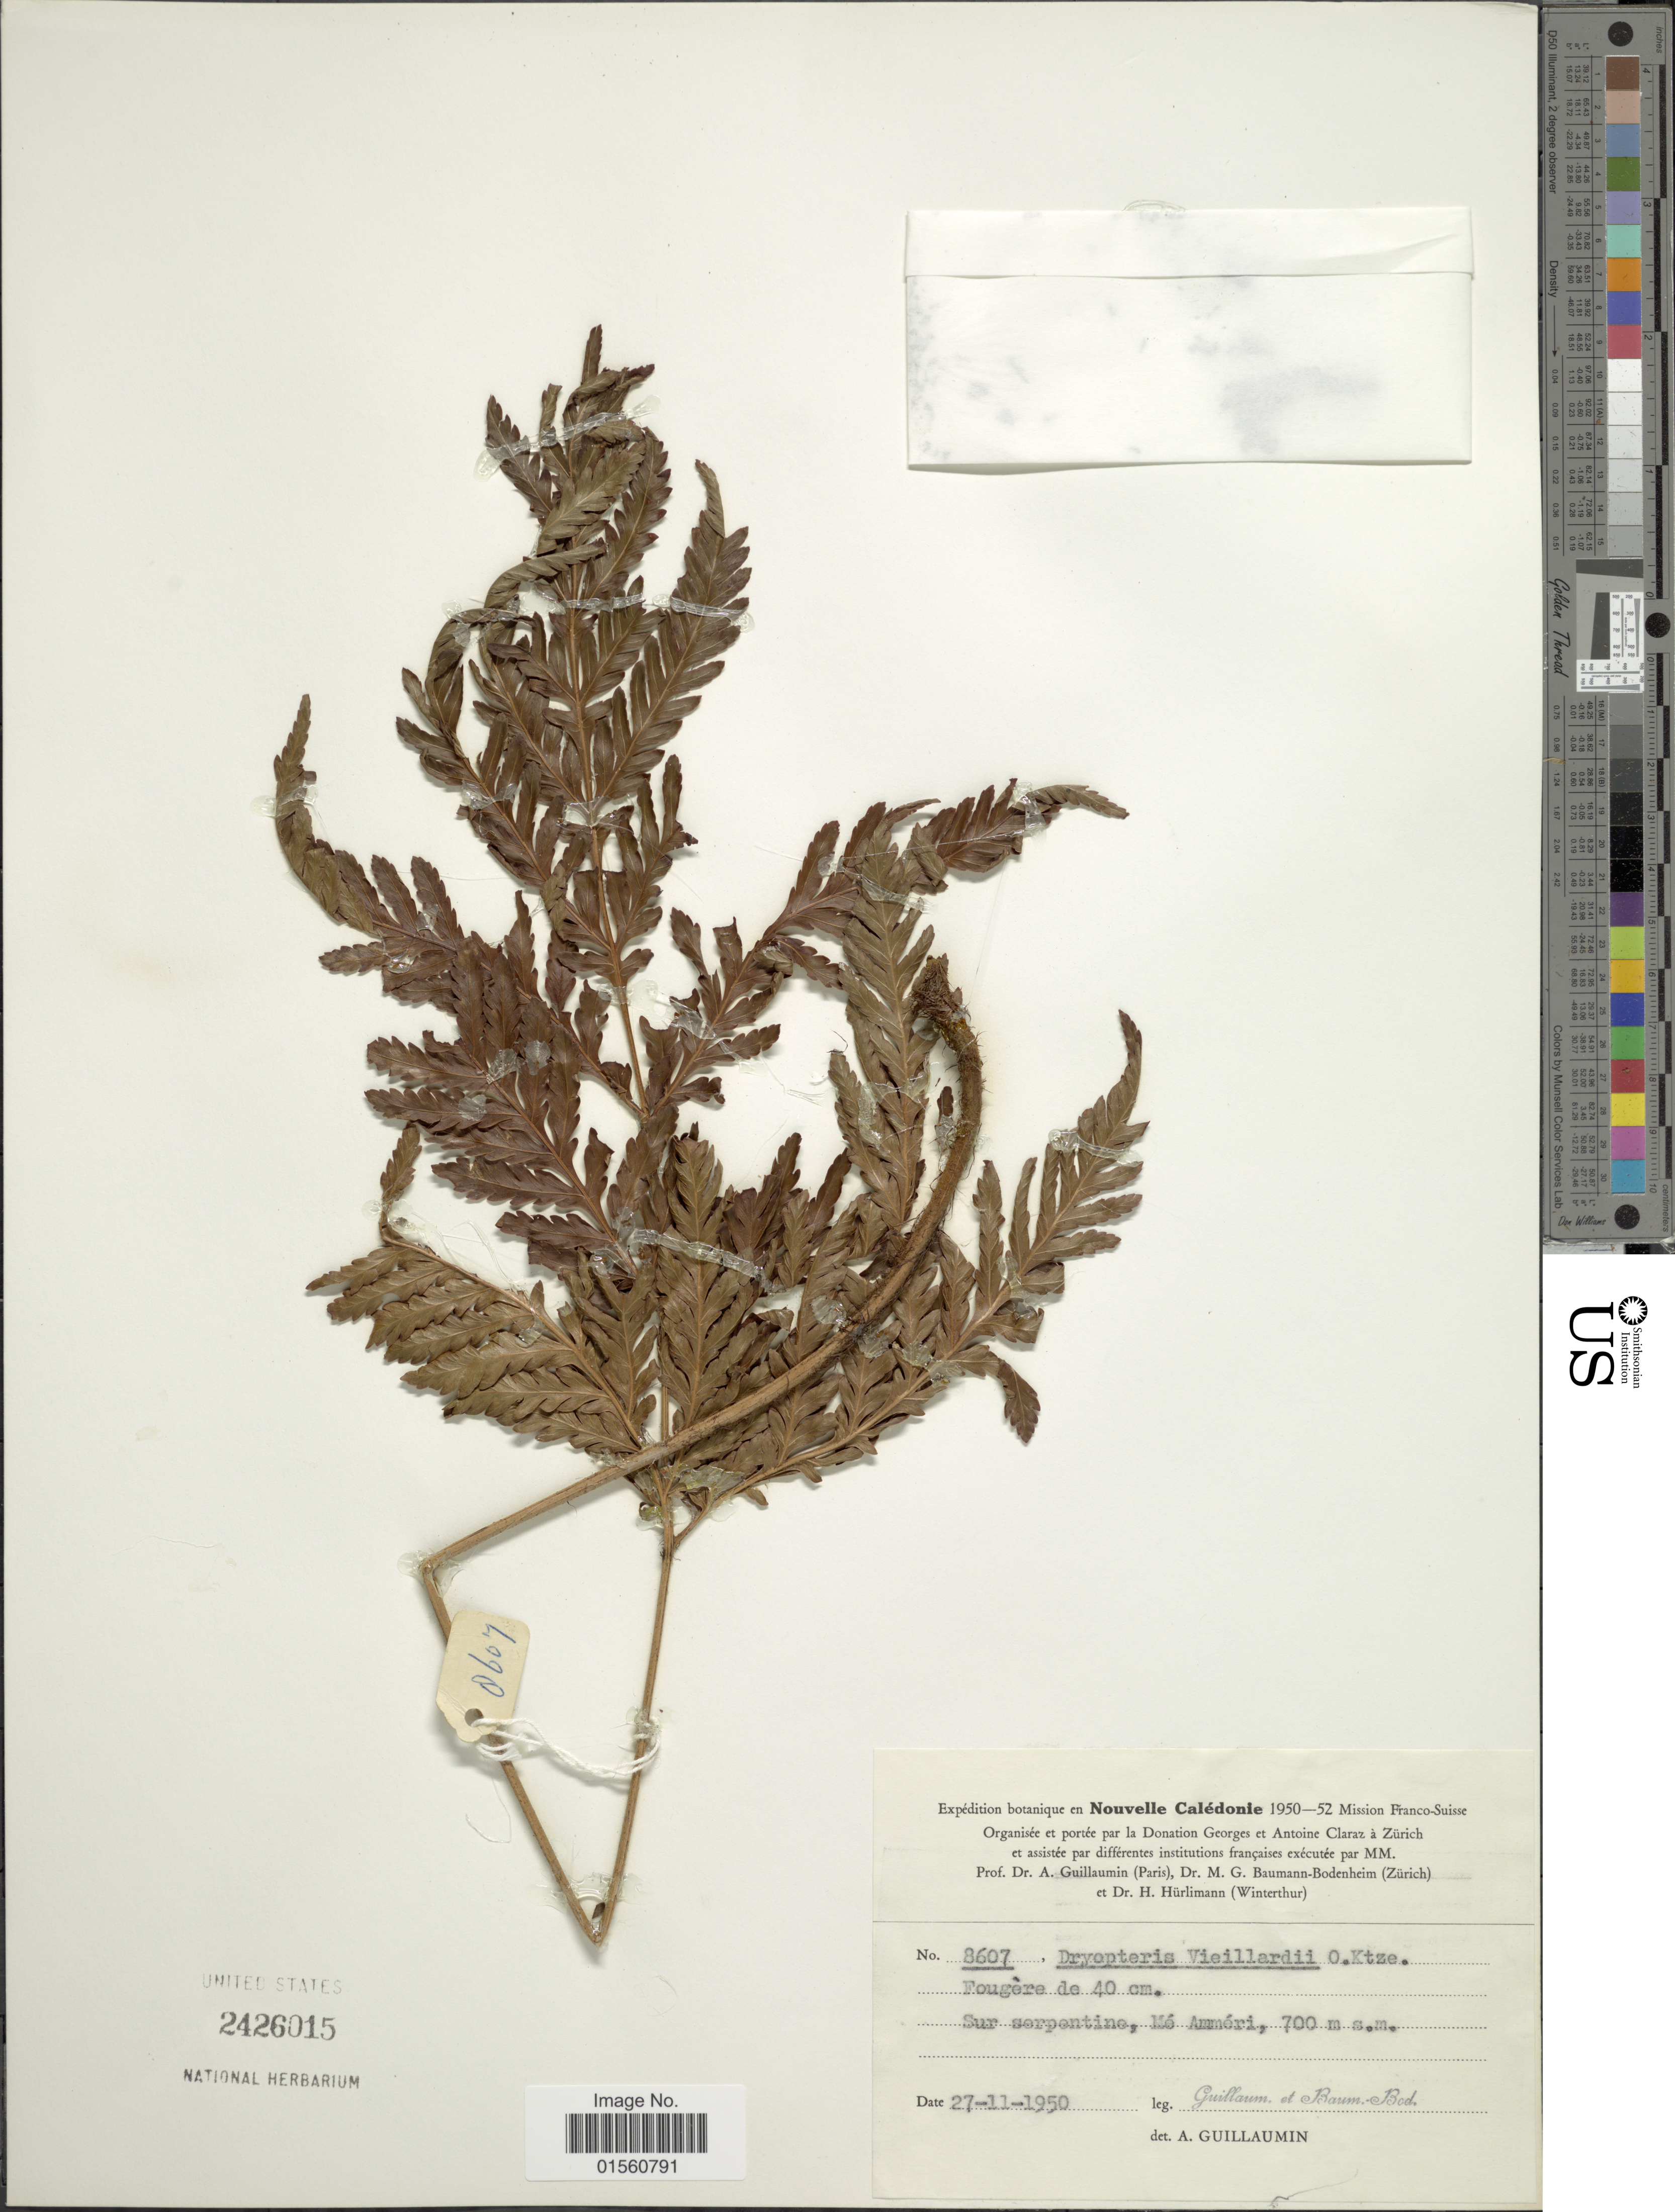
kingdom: Plantae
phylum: Tracheophyta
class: Polypodiopsida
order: Polypodiales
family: Dryopteridaceae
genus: Lastreopsis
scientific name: Lastreopsis vieillardii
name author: (Mett.) Tindale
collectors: A. Guillaumin & M. G. Baumann-Bodenheim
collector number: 8607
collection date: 1950-11-27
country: New Caledonia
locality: Sur serpentine, Mé Amméri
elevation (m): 700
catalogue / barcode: US 2426015